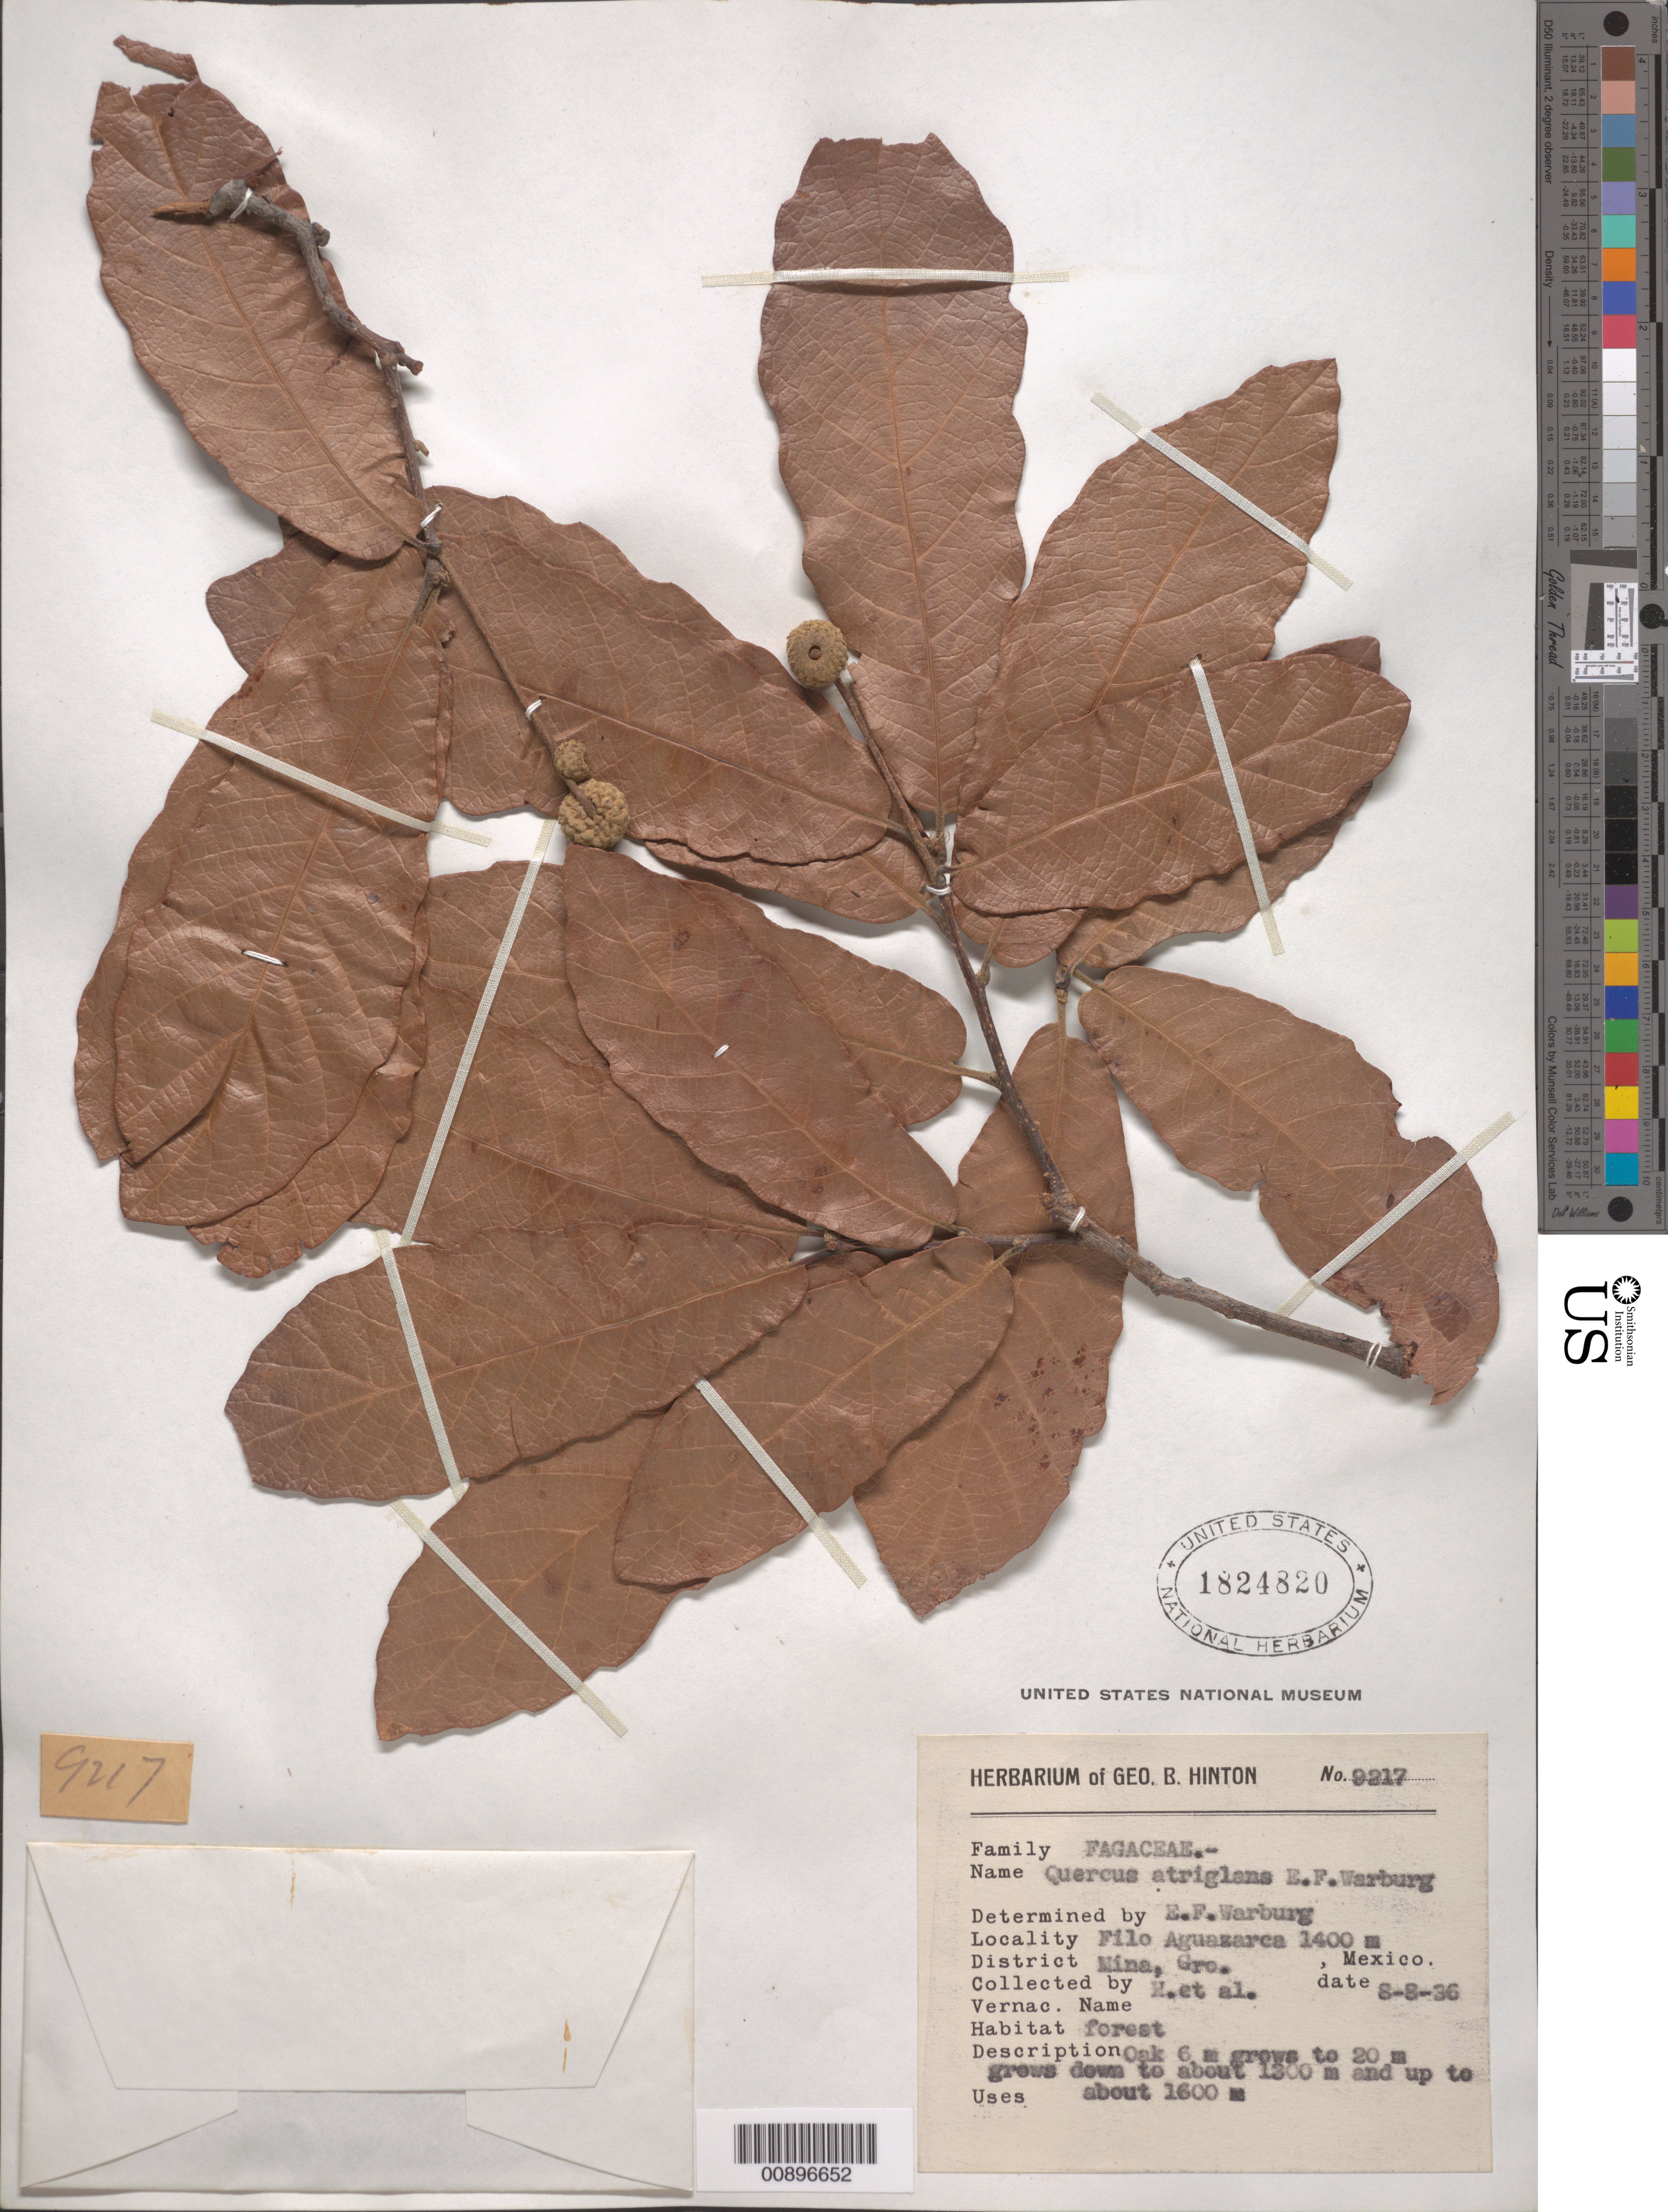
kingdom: Plantae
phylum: Tracheophyta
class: Magnoliopsida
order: Fagales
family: Fagaceae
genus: Quercus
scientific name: Quercus atriglans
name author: E.F. Warb.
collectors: G. B. Hinton & et al.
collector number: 9217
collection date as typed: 08 Aug 1936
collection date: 1936-08-08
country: Mexico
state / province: Guerrero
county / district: Mina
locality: Filo Aguazarca, District Mina, Gro.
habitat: Forest.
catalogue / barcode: US 1824820